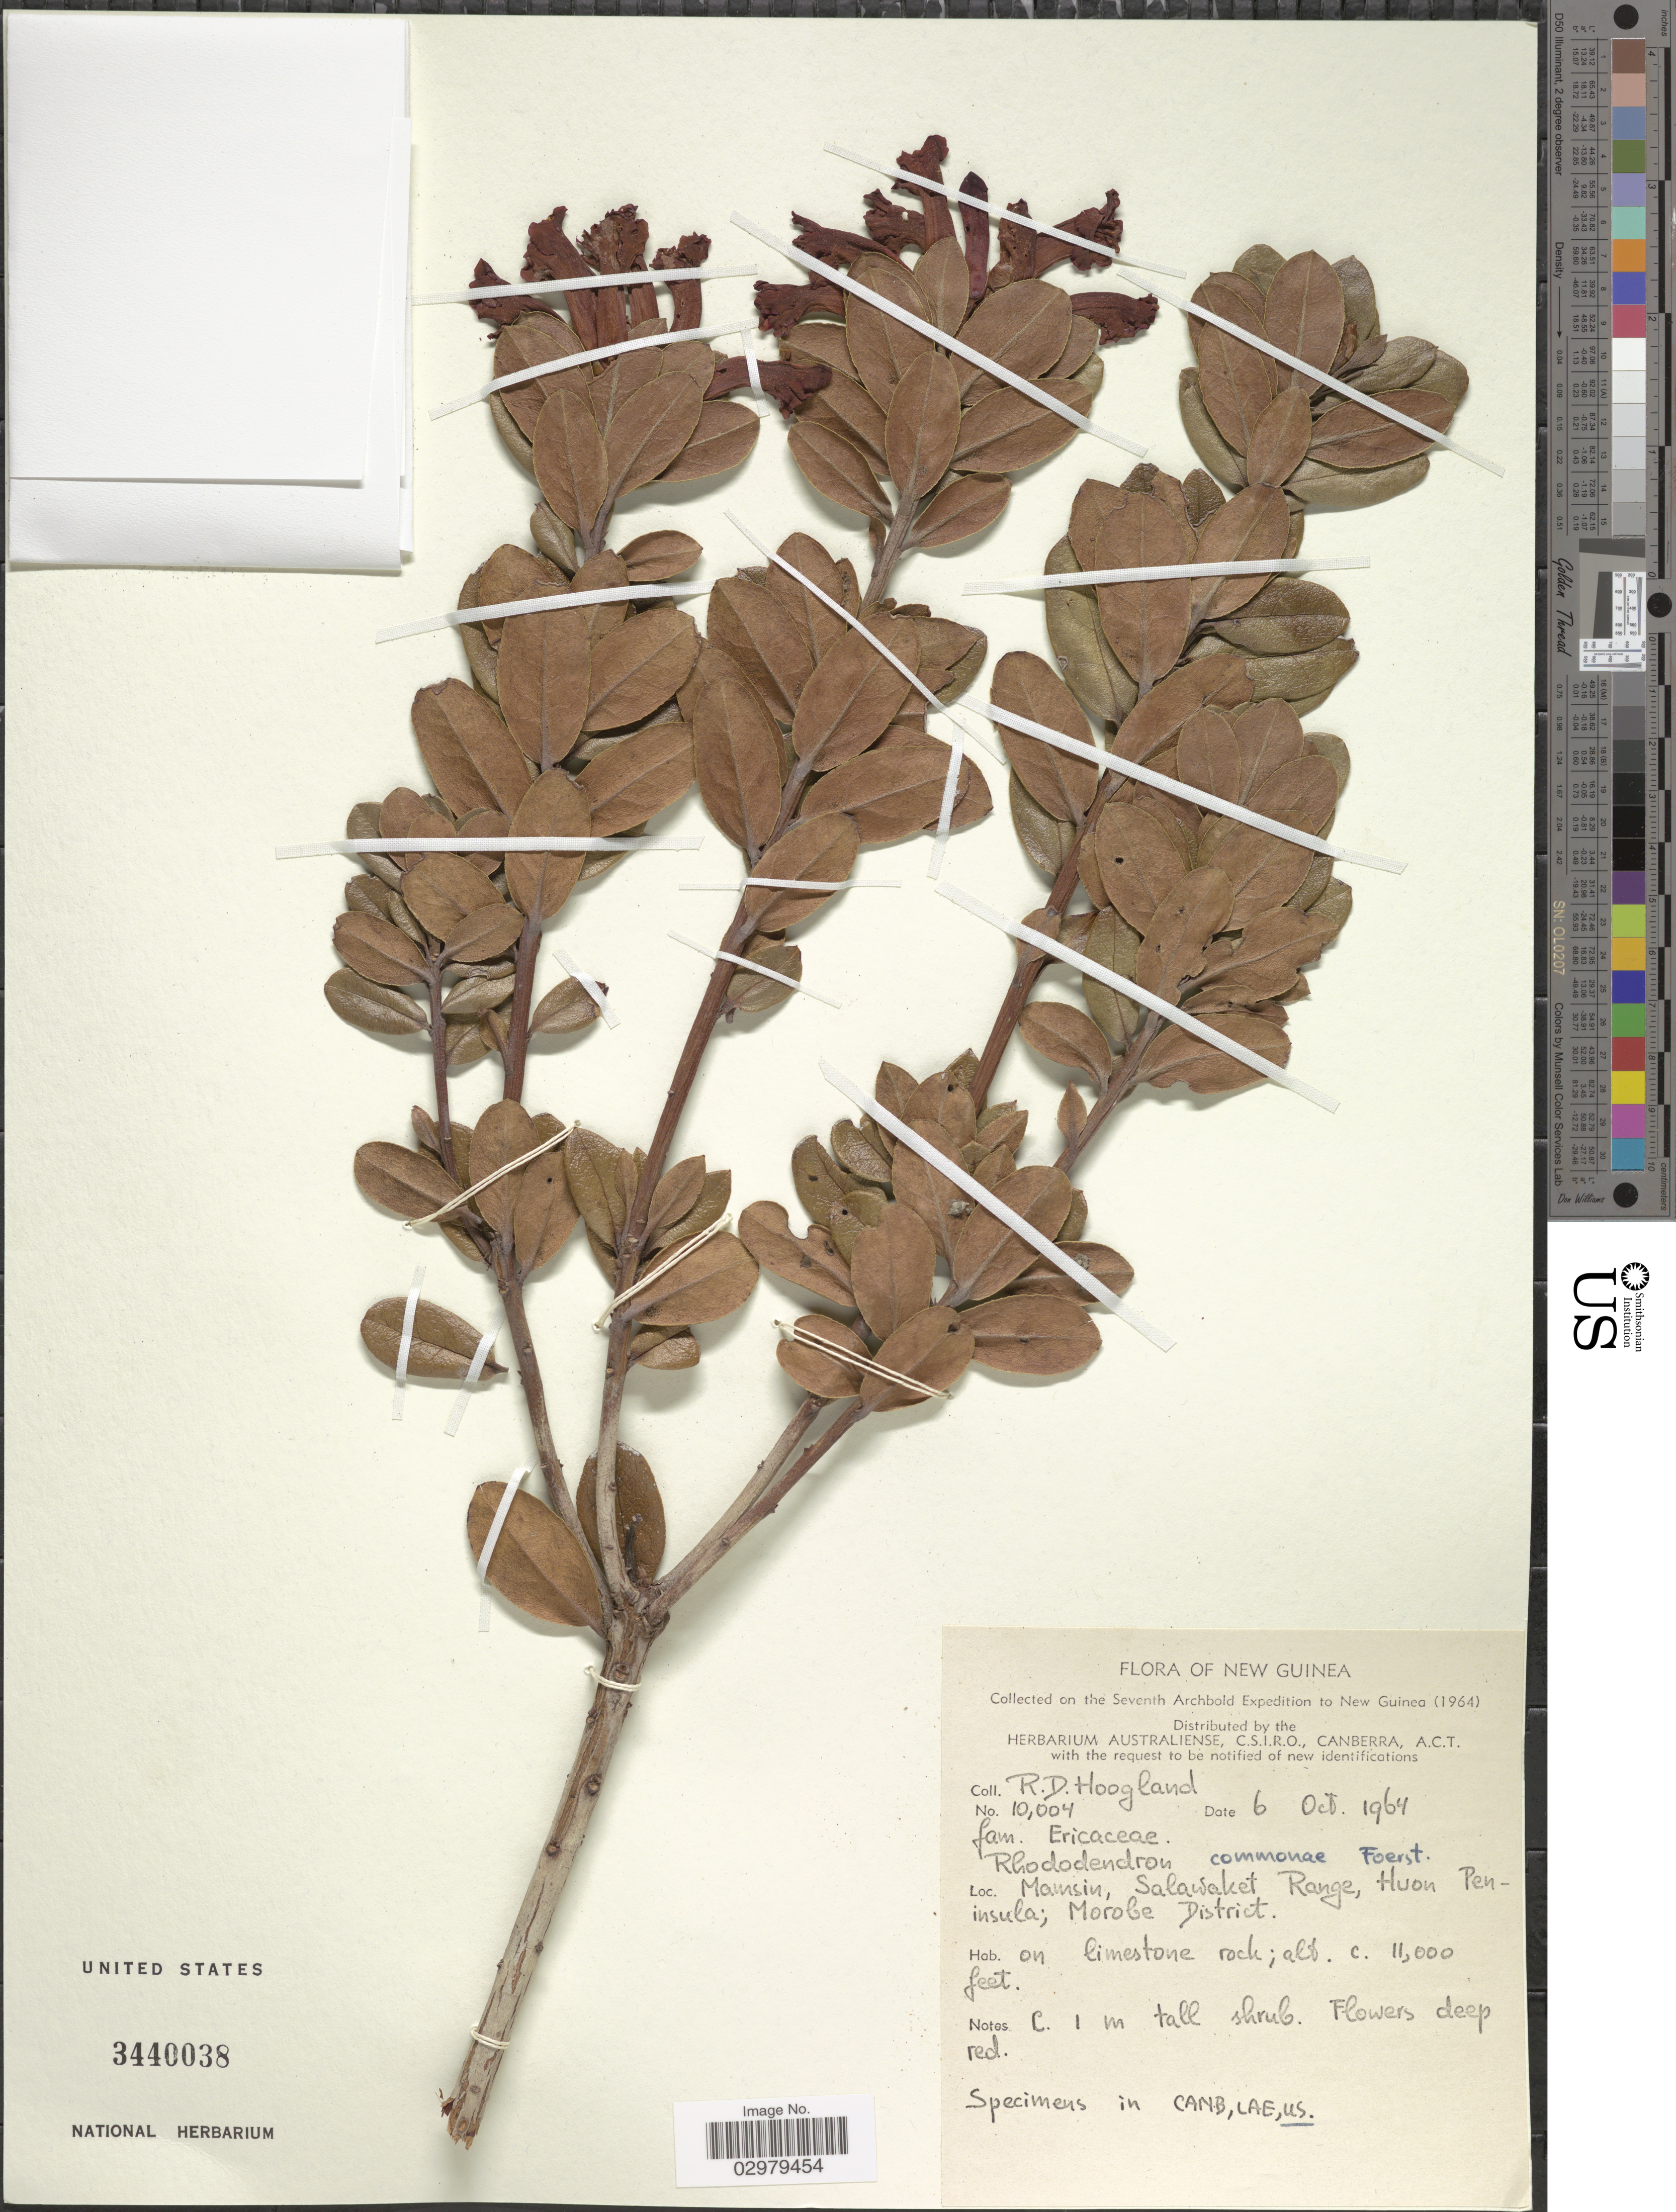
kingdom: Plantae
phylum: Tracheophyta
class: Magnoliopsida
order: Ericales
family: Ericaceae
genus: Rhododendron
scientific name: Rhododendron commonae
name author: F. Först.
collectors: R. D. Hoogland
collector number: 10004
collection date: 1964-10-06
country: Papua New Guinea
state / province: Morobe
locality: New Guinea. Mamsin, Salawaket Range, Huon Peninsula; Morobe District.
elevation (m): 3353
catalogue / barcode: US 3440038